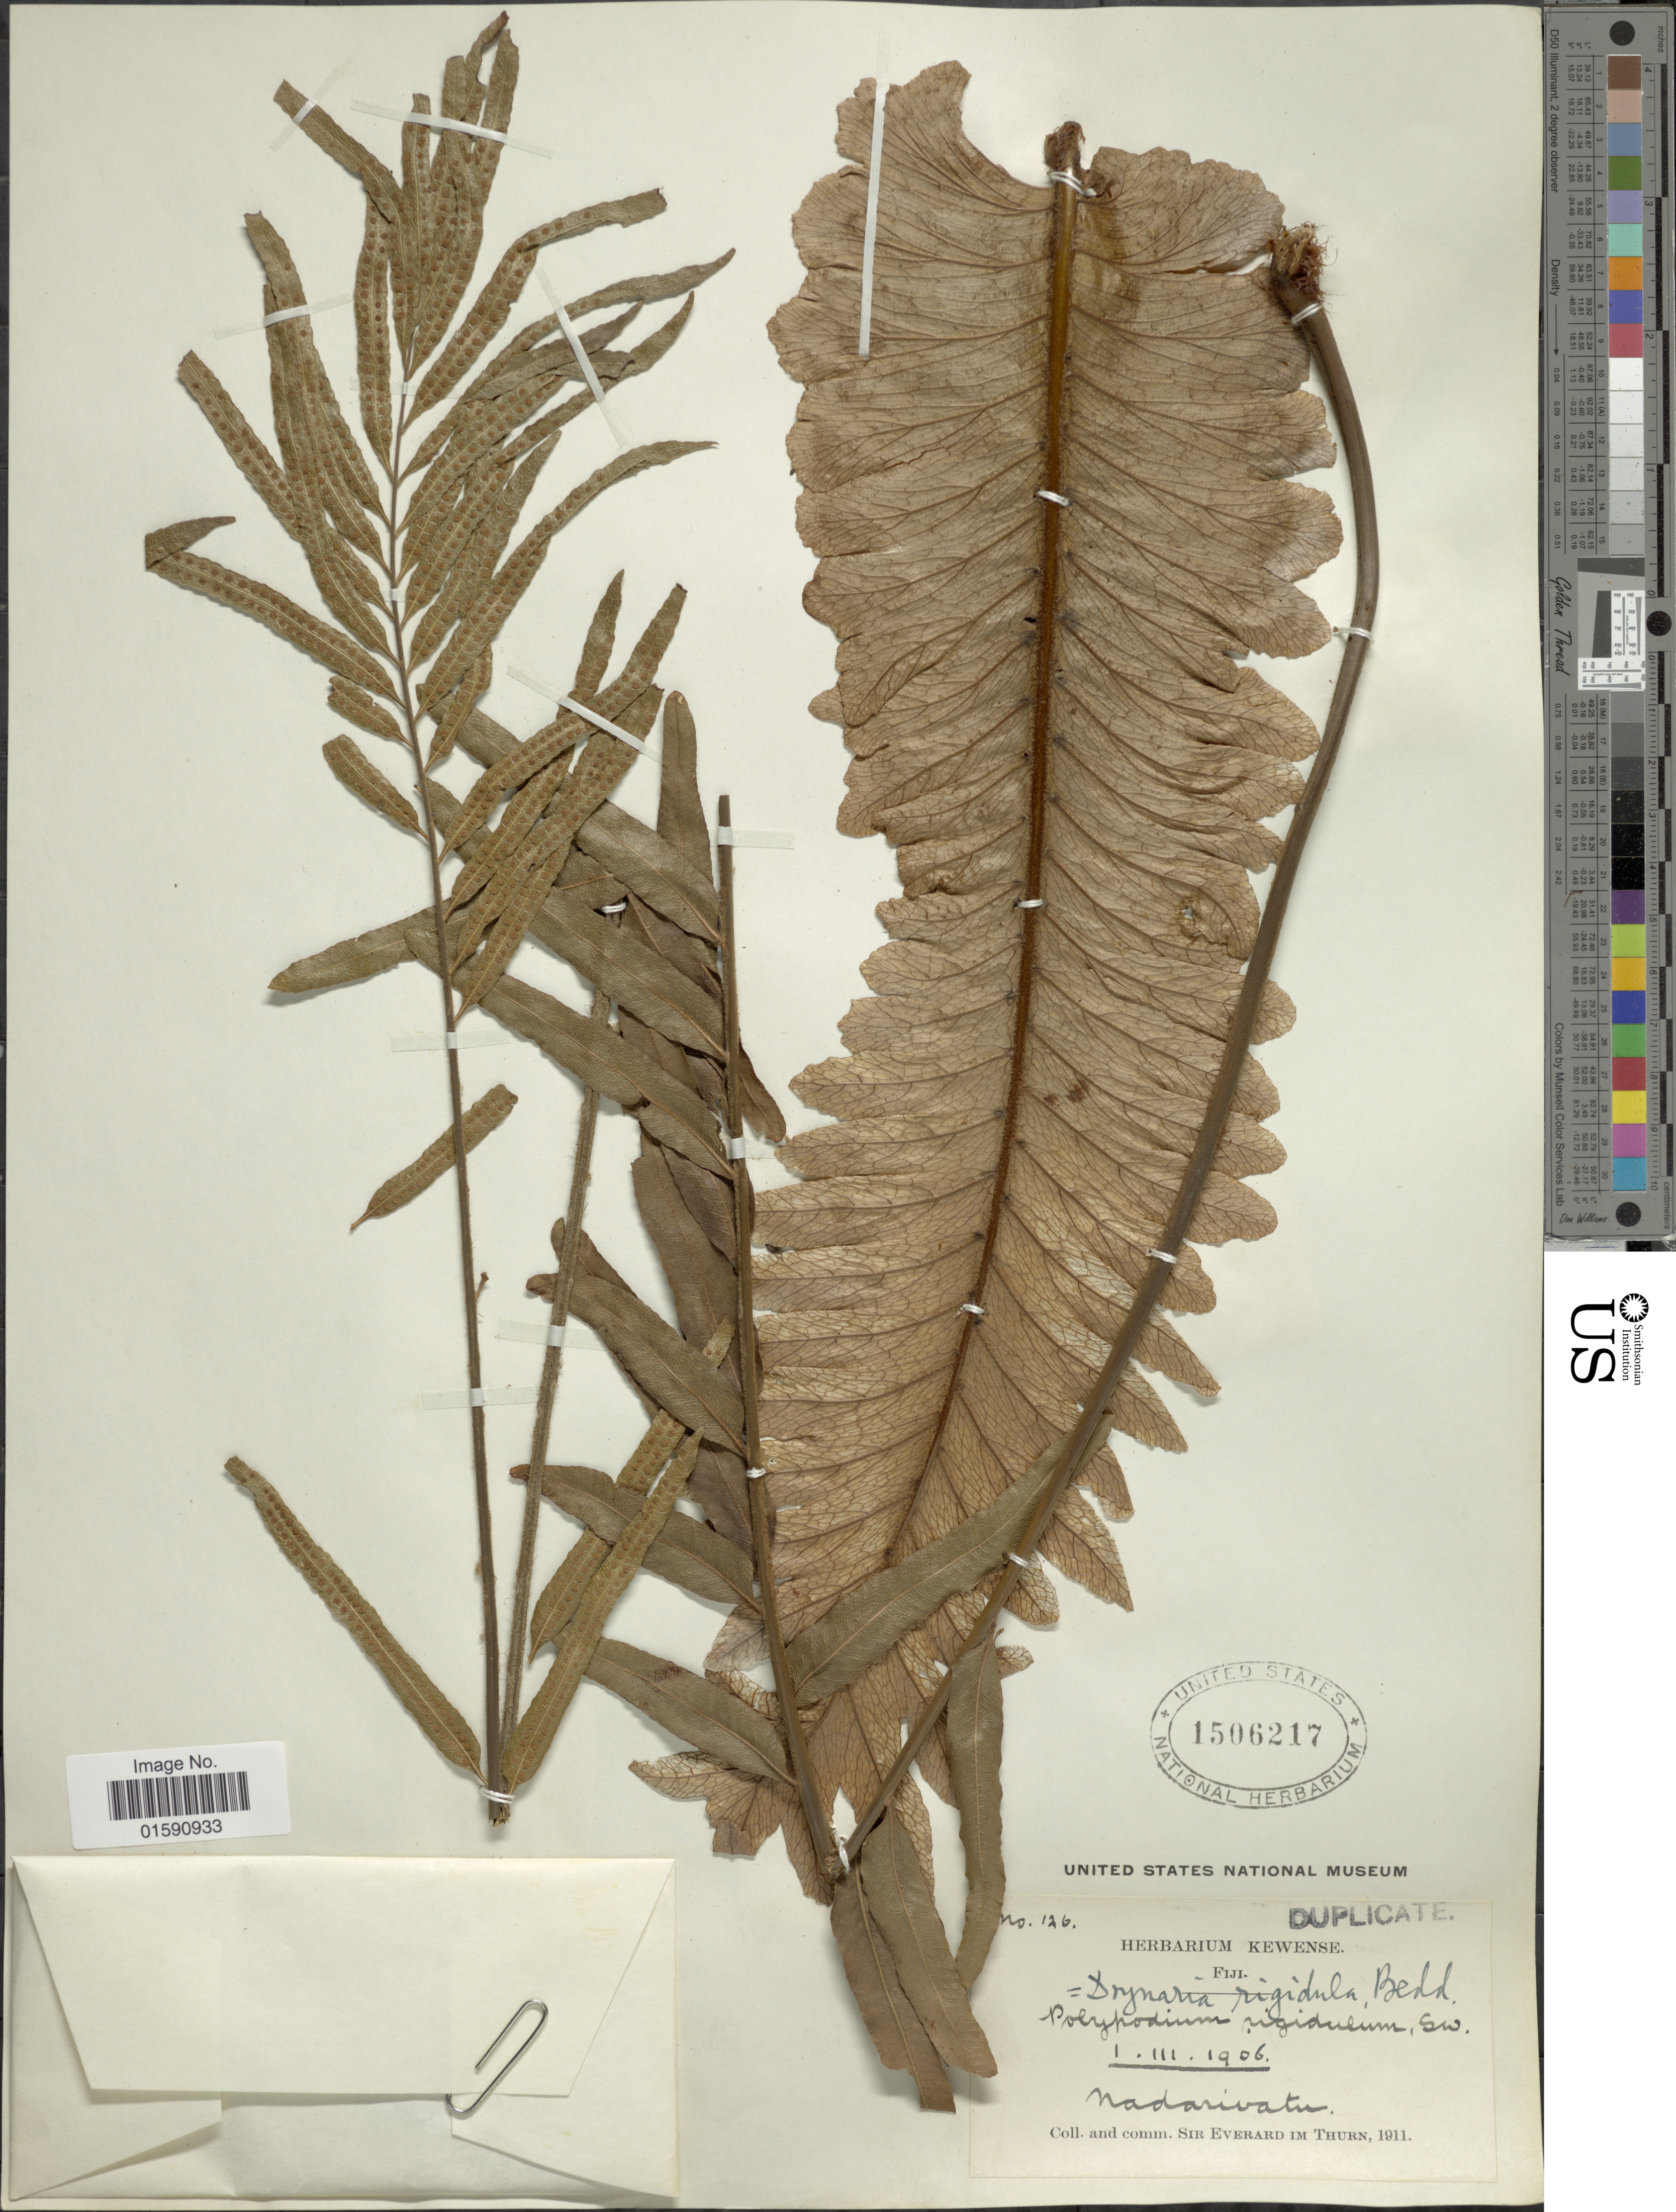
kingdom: Plantae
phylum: Tracheophyta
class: Polypodiopsida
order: Polypodiales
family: Polypodiaceae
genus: Drynaria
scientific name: Drynaria rigidula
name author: (Sw.) Bedd.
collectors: E. F. im Thurn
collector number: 126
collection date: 1906-03-01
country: Fiji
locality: Nadarivatu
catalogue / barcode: US 1506217